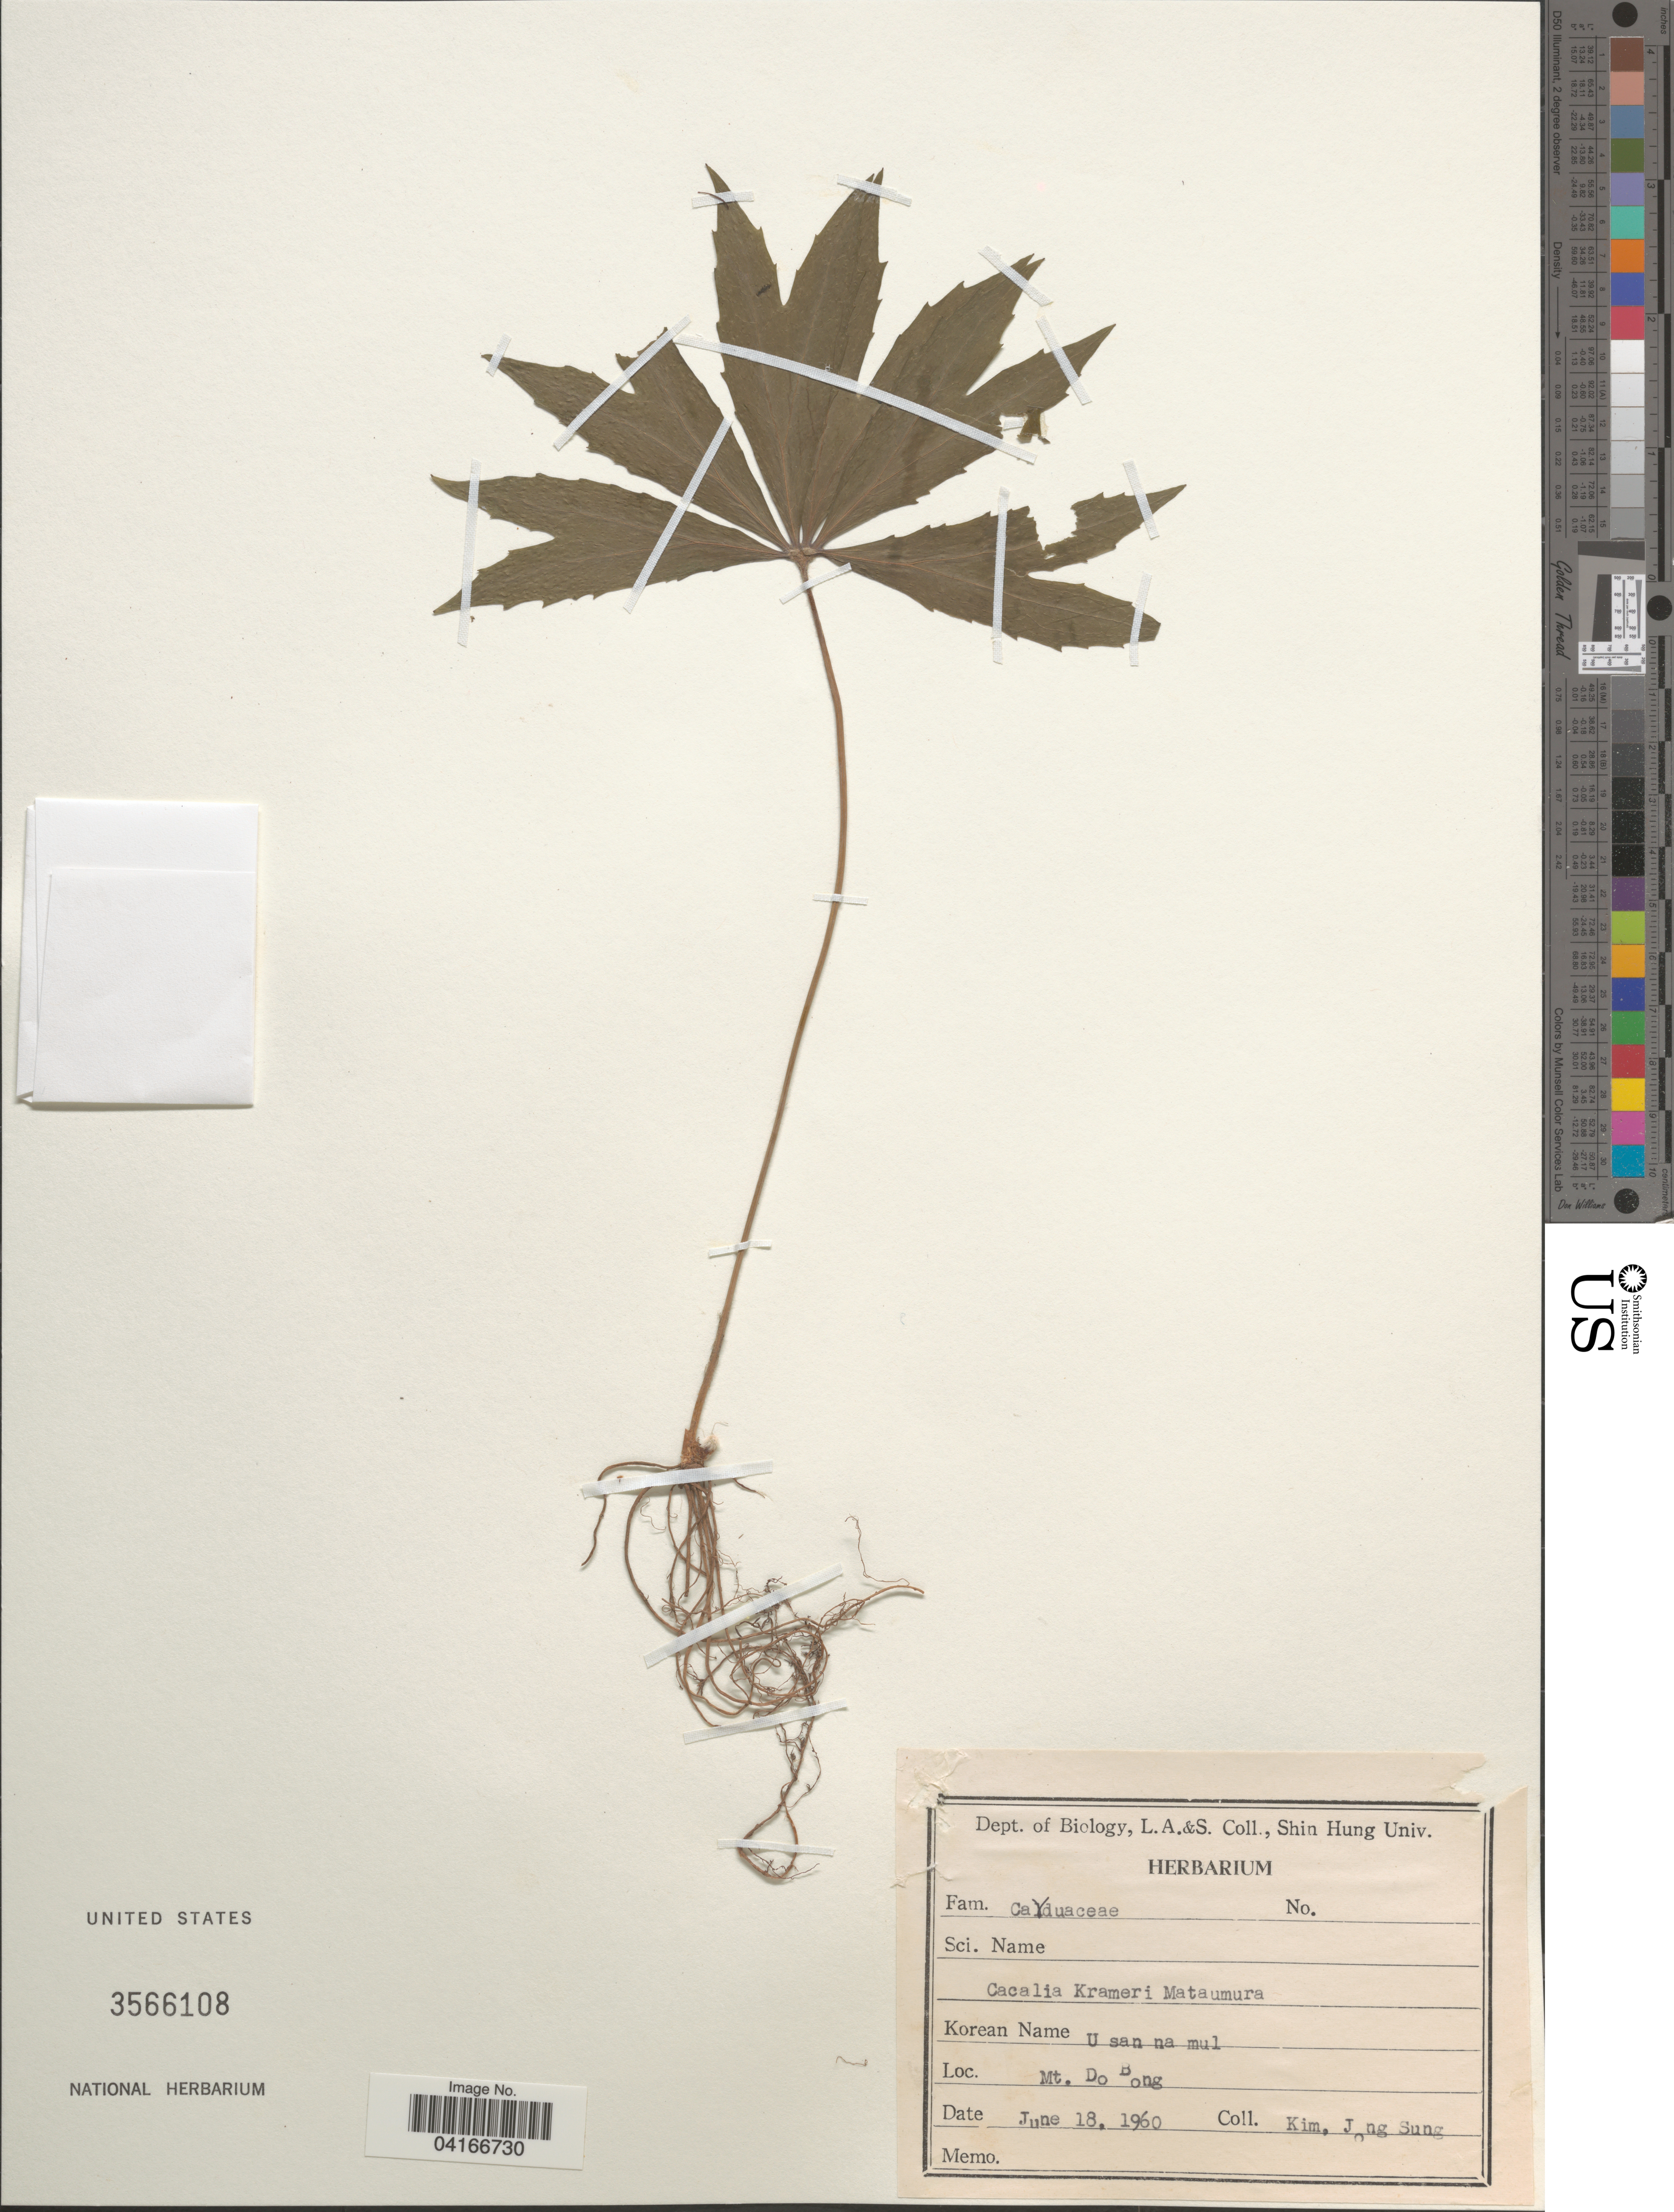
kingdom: Plantae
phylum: Tracheophyta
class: Magnoliopsida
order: Asterales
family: Asteraceae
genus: Cacalia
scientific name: Cacalia krameri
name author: (Franch. & Sav.) Matsum.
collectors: K. Jong Sung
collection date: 1960-06-18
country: North Korea / South Korea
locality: Mt. Do Bong.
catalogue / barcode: US 3566108